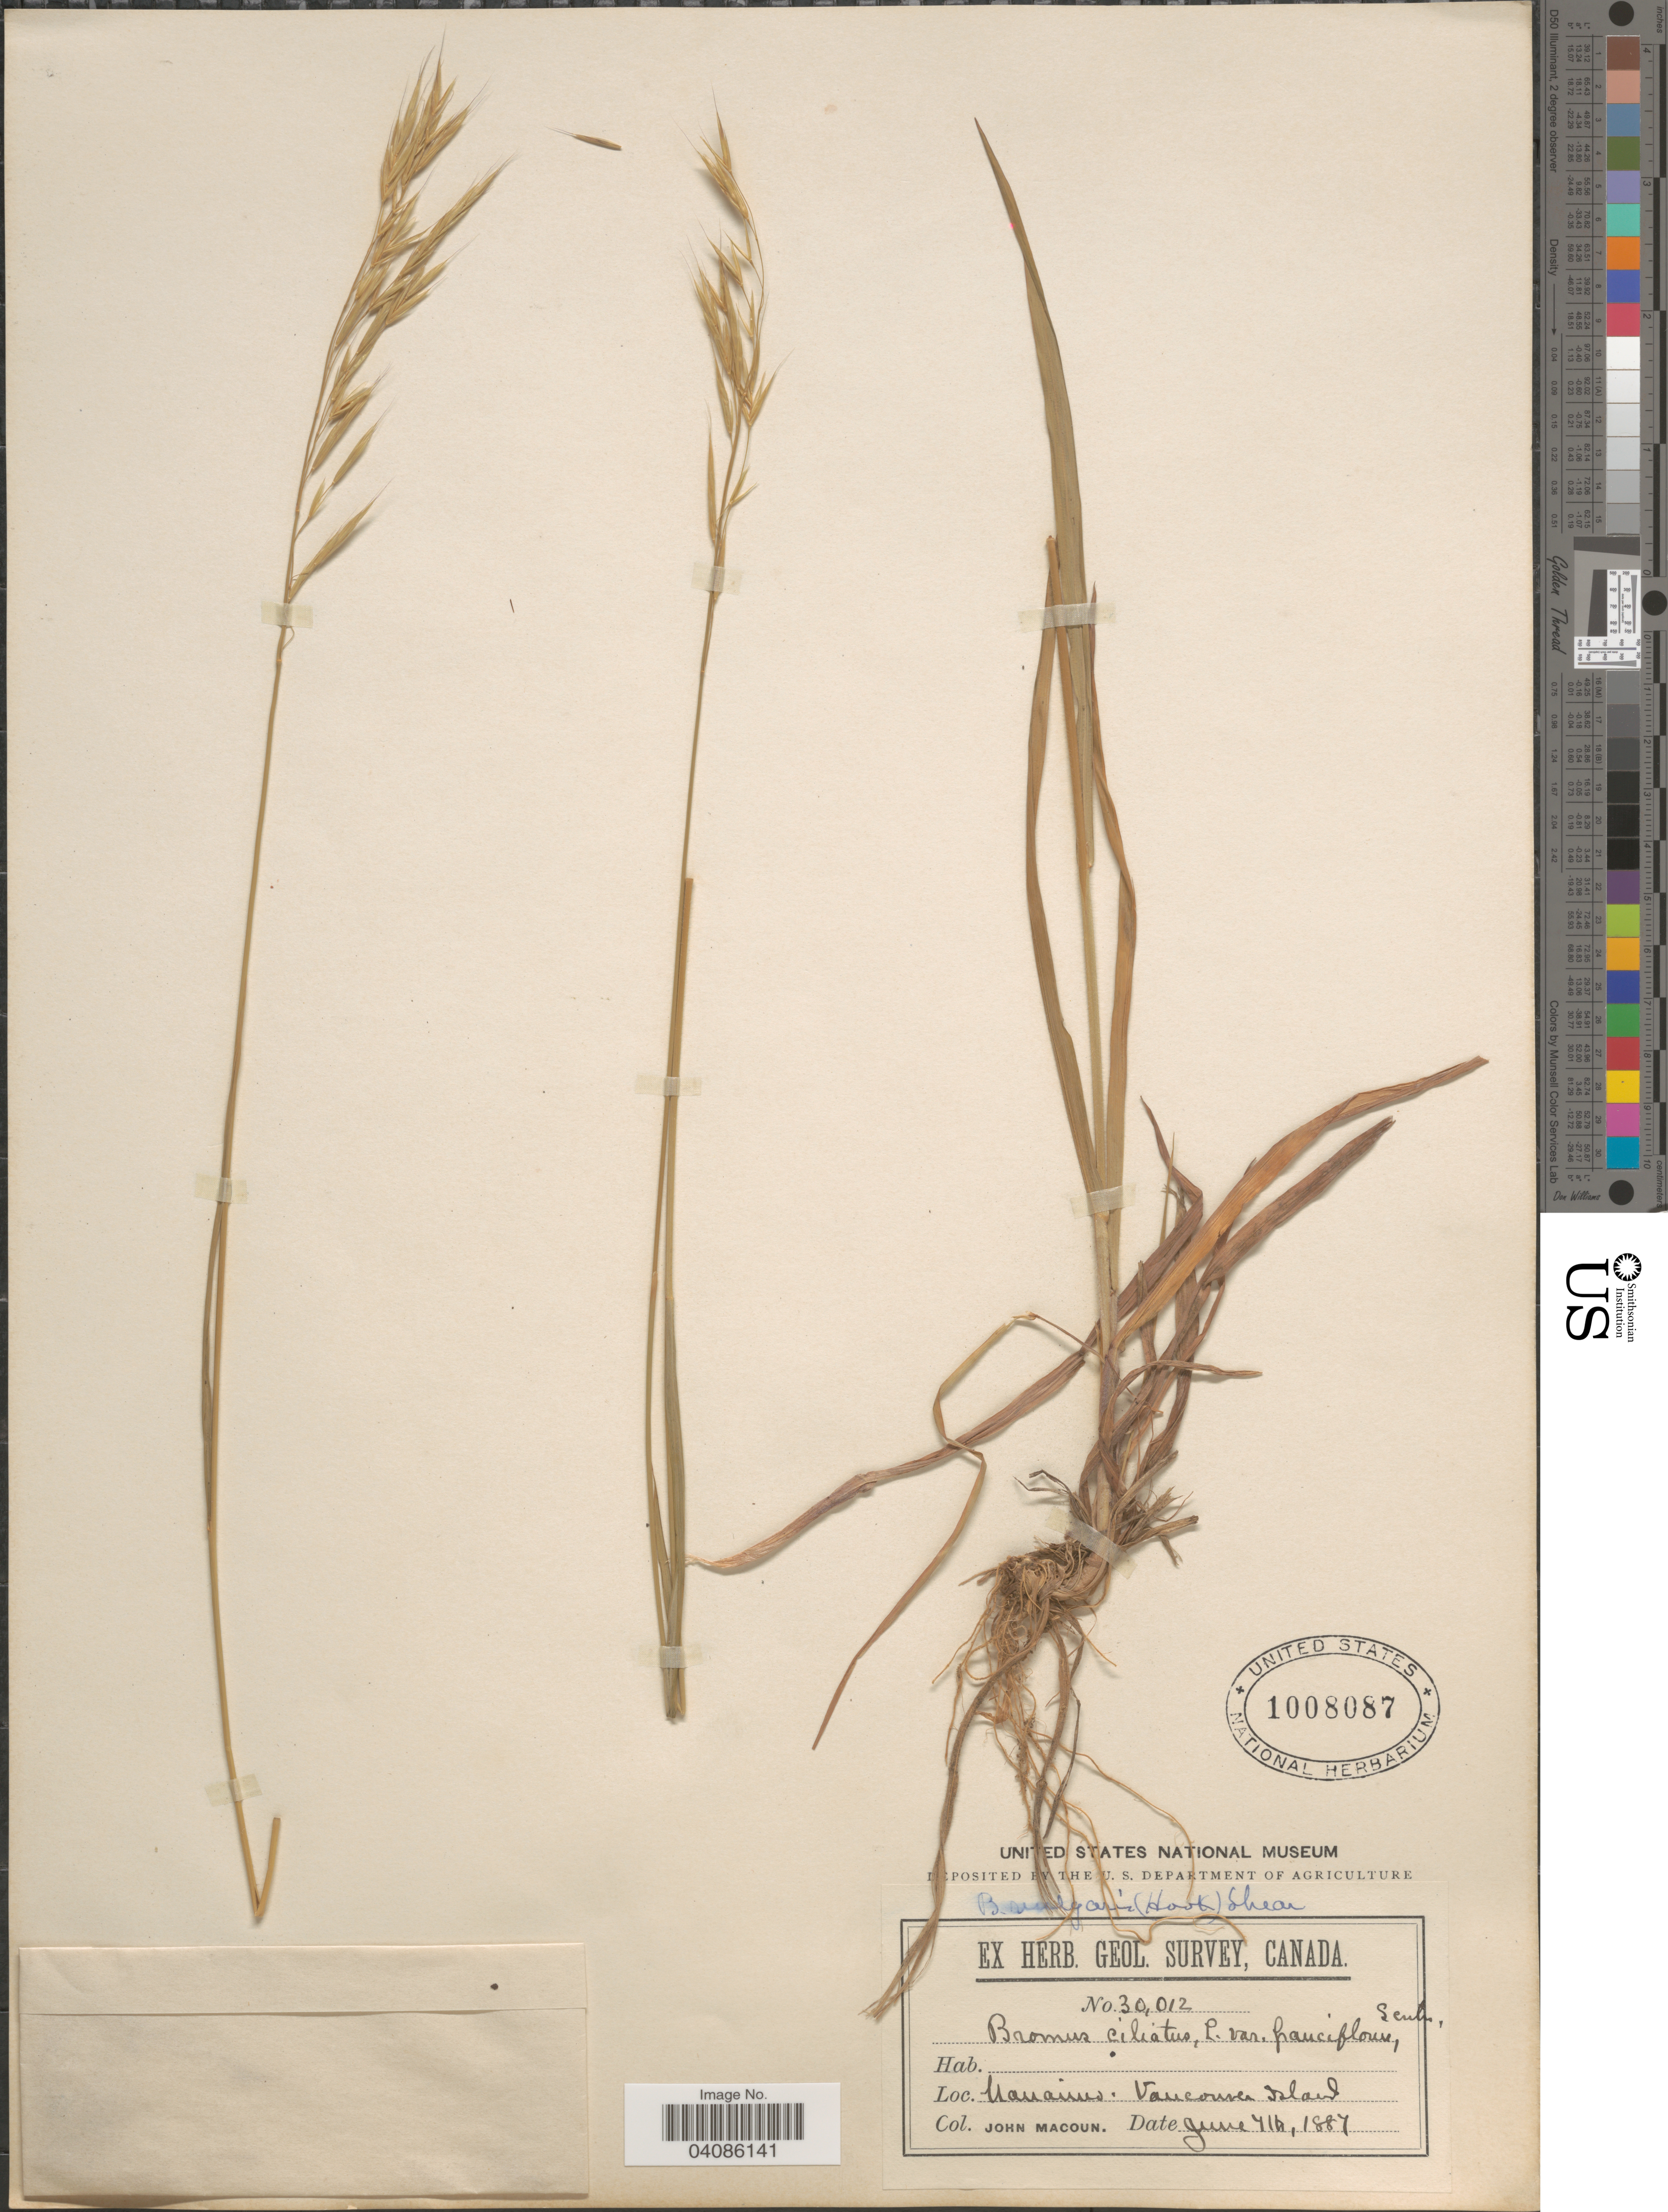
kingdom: Plantae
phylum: Tracheophyta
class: Liliopsida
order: Poales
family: Poaceae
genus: Bromus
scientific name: Bromus vulgaris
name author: (Hook.) Shear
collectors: J. Macoun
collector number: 30012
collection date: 1887-06-07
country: Canada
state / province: British Columbia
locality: Geol. Survey, Canada. Nanaimo, Vancouver Island.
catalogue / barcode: US 1008087